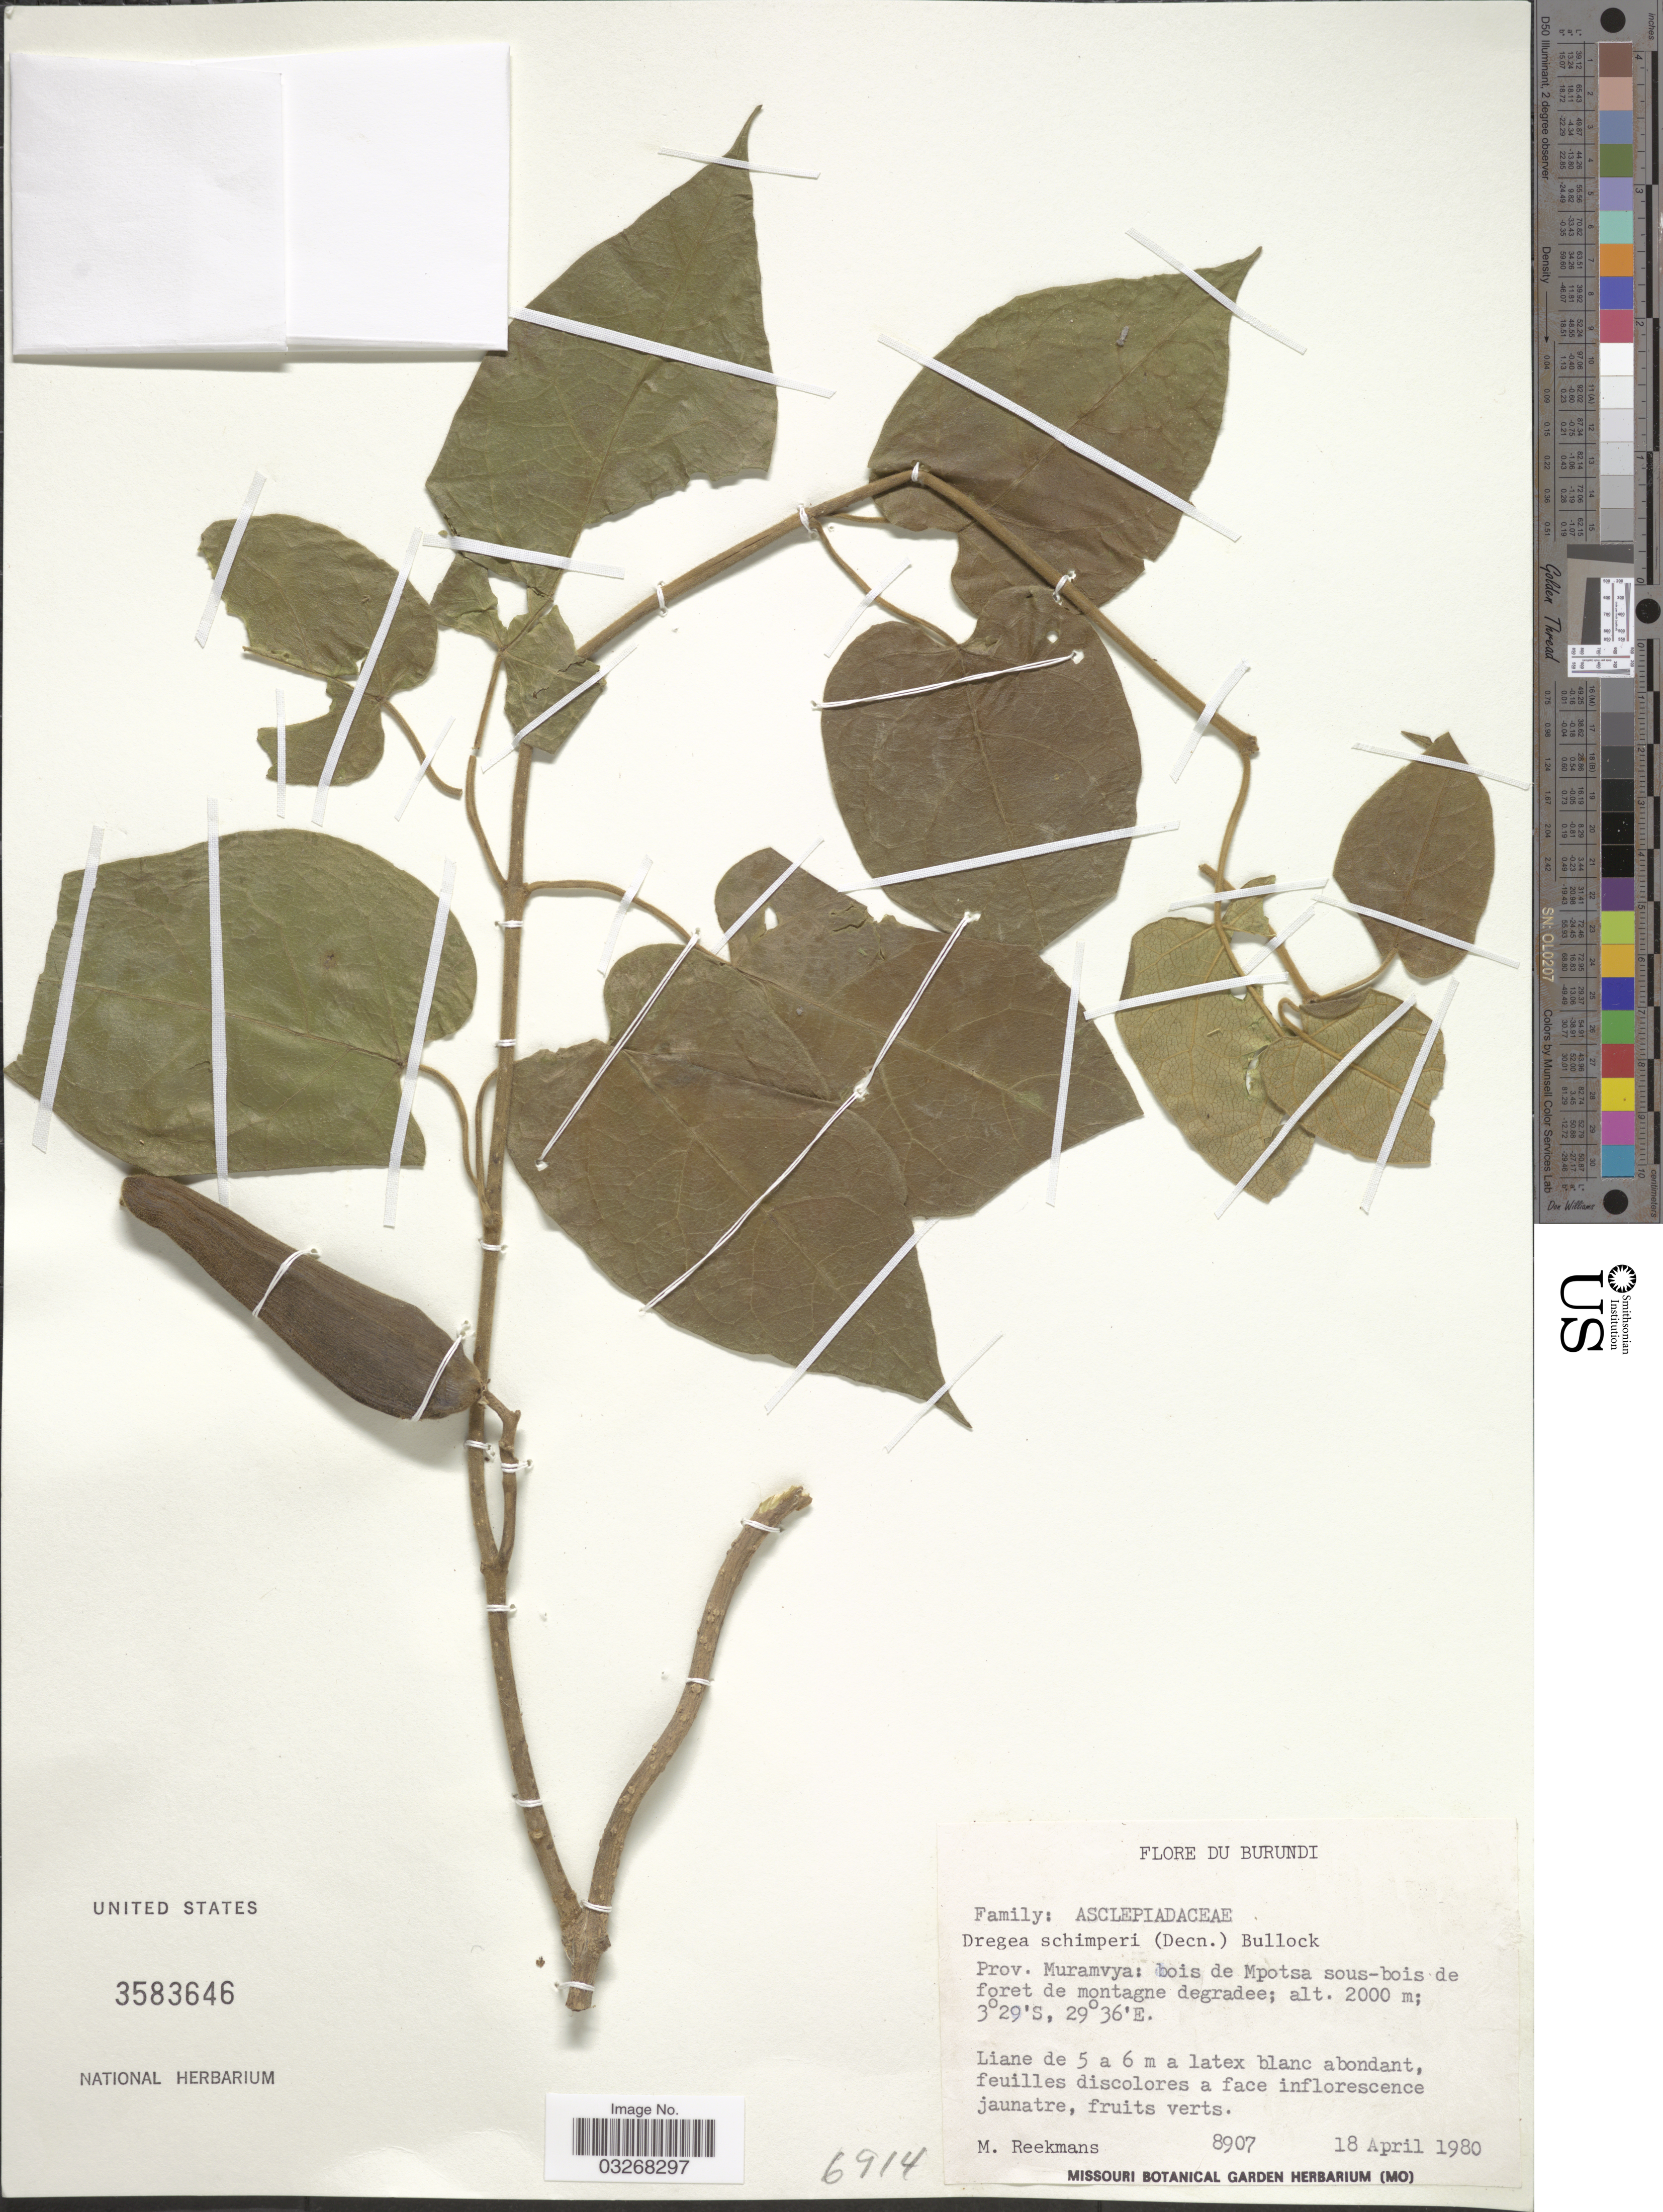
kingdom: Plantae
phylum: Tracheophyta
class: Magnoliopsida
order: Gentianales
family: Apocynaceae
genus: Dregea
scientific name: Dregea schimperi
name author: (Decne.) Bullock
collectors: M. Reekmans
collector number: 8907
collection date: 1980-04-18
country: Burundi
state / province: Muramvya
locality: Bois de Mpotsa sous-bois de foret de montagne degradee.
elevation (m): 2000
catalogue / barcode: US 3583646